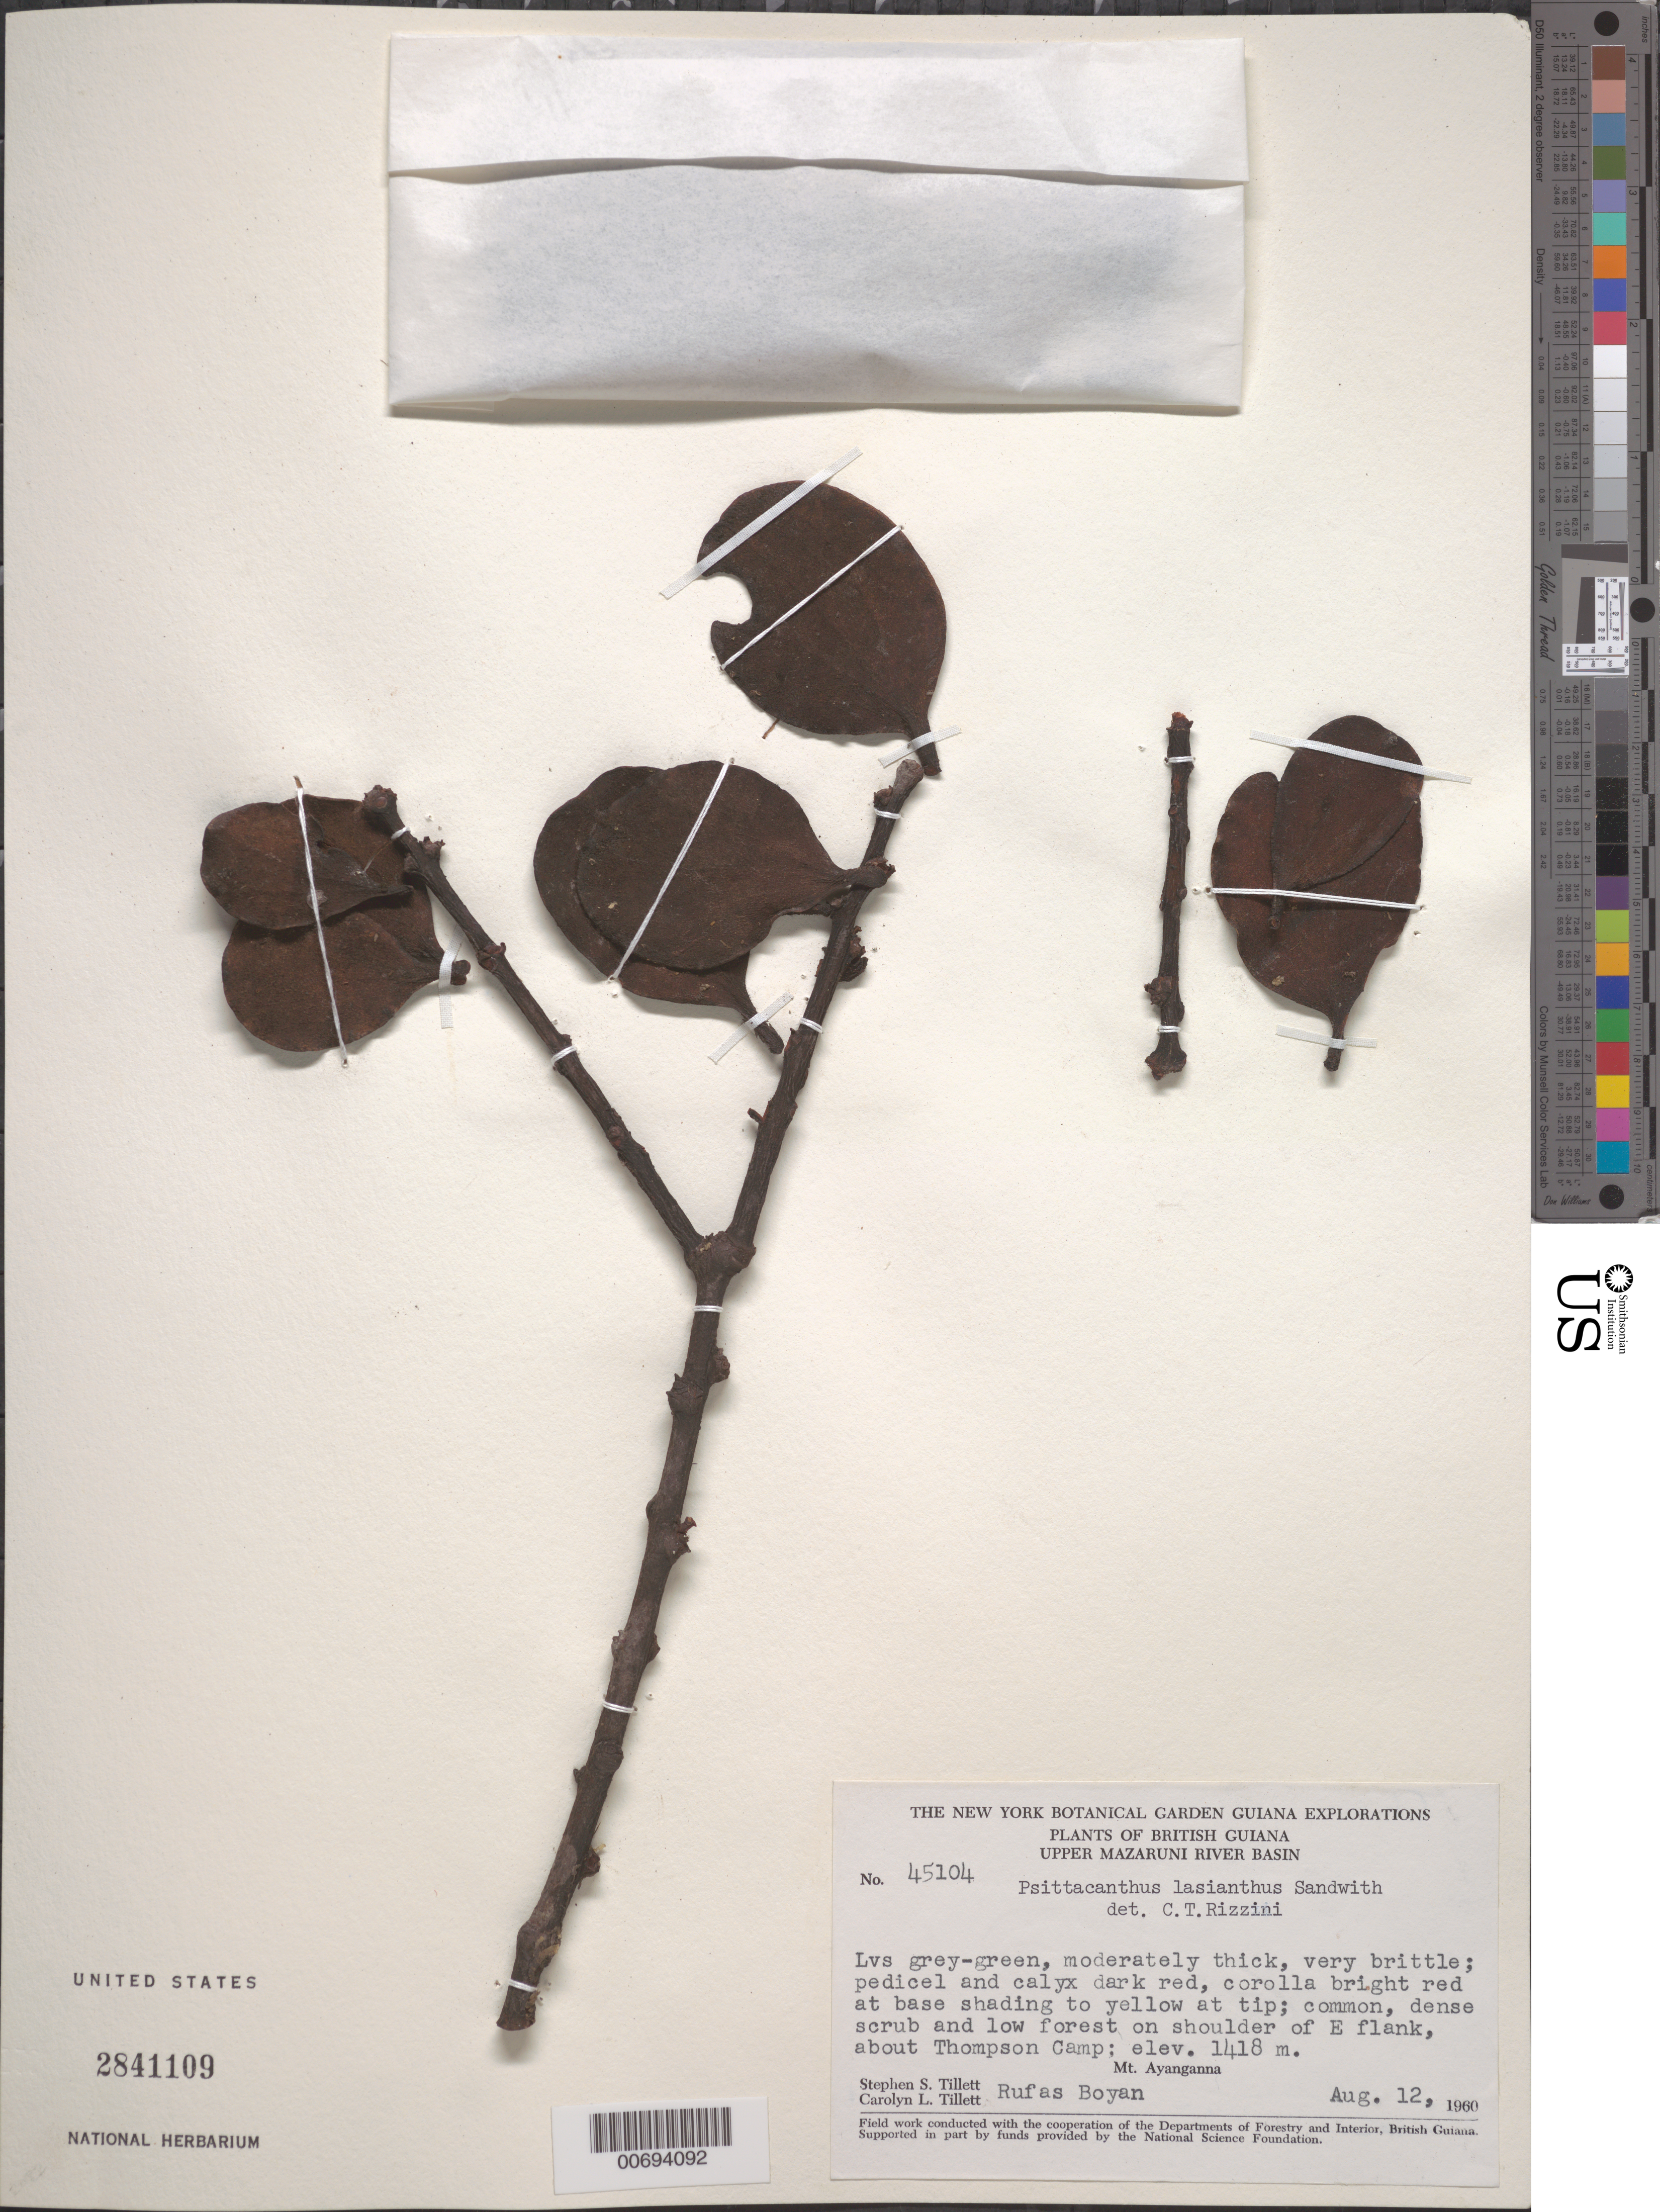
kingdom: Plantae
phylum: Tracheophyta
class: Magnoliopsida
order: Santalales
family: Loranthaceae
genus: Psittacanthus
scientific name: Psittacanthus leptanthus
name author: A.C. Sm.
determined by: Rizzini, Carlos T.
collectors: S. S. Tillett, C. L. Tillett & R. Boyan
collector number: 45104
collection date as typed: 12-Aug-60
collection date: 1960-08-12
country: Guyana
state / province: Cuyuni-Mazaruni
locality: Mt. Ayanganna, E flank, above Thompson Camp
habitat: Dense scrub and low forest on shoulder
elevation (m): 1418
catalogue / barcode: US 2841109